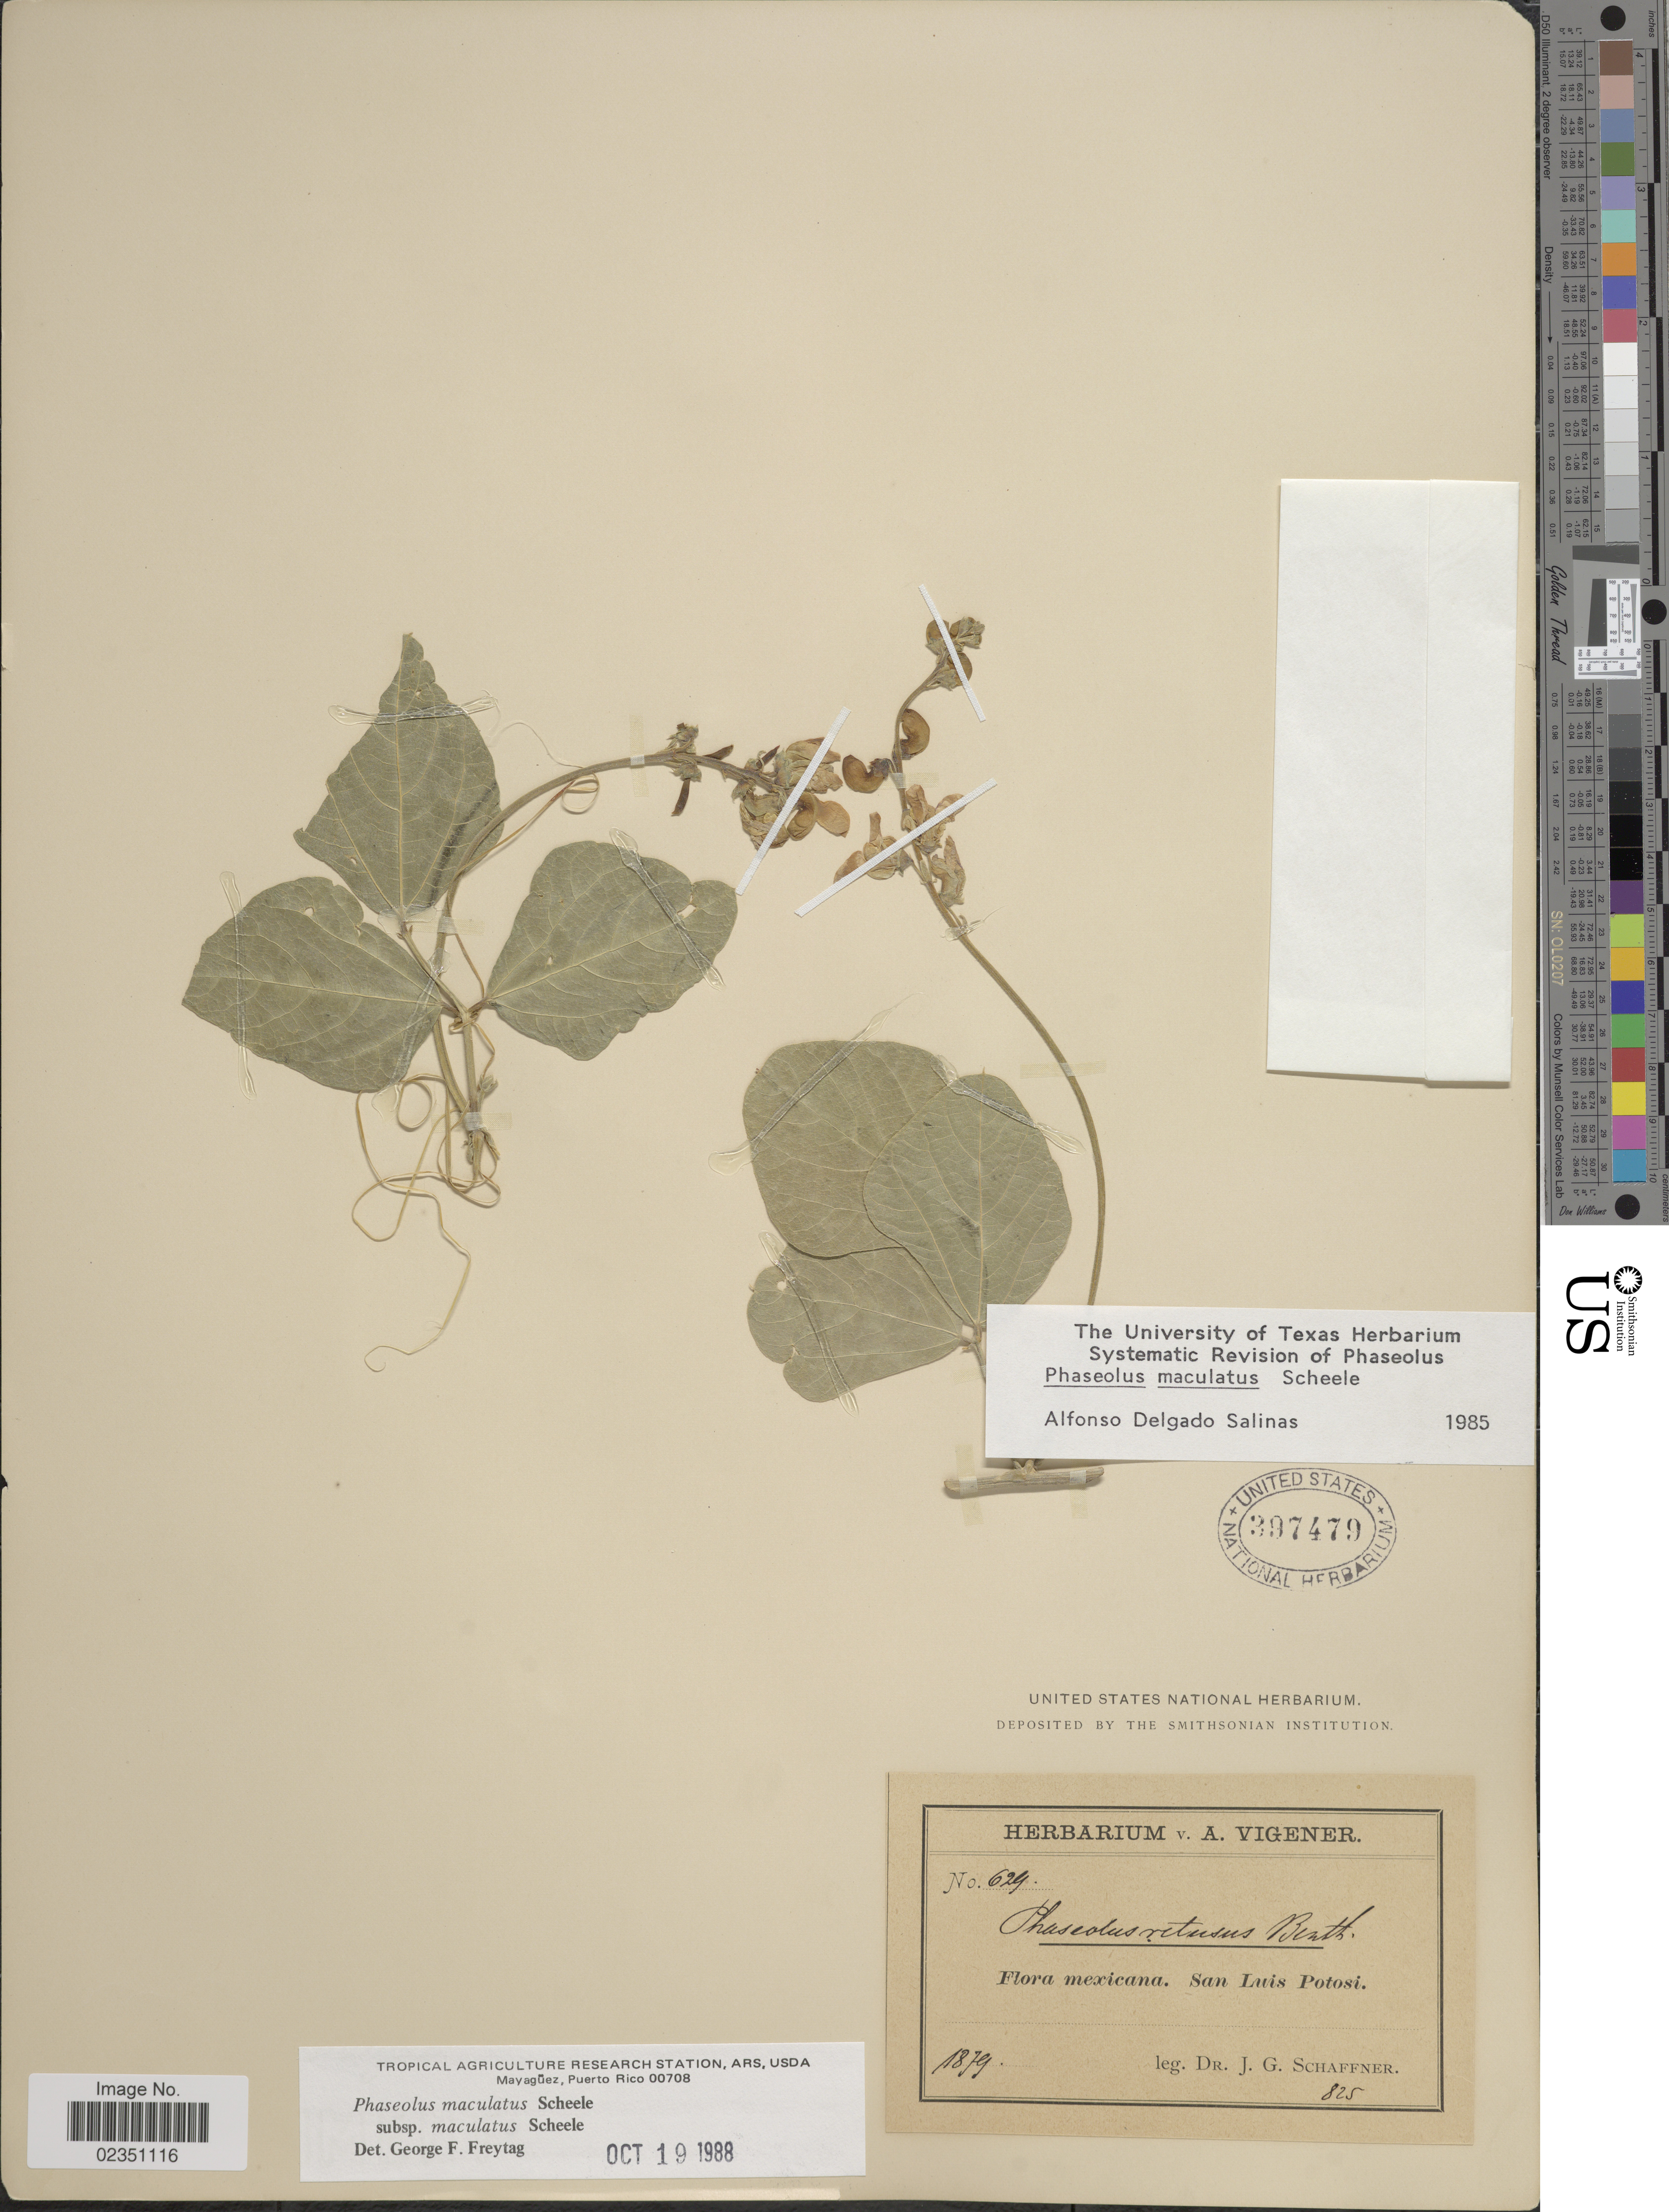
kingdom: Plantae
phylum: Tracheophyta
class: Magnoliopsida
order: Fabales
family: Fabaceae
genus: Phaseolus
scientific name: Phaseolus maculatus subsp. maculatus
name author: Scheele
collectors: J. G. Schaffner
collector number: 629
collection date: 1879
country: Mexico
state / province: San Luis Potosí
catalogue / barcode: US 397479